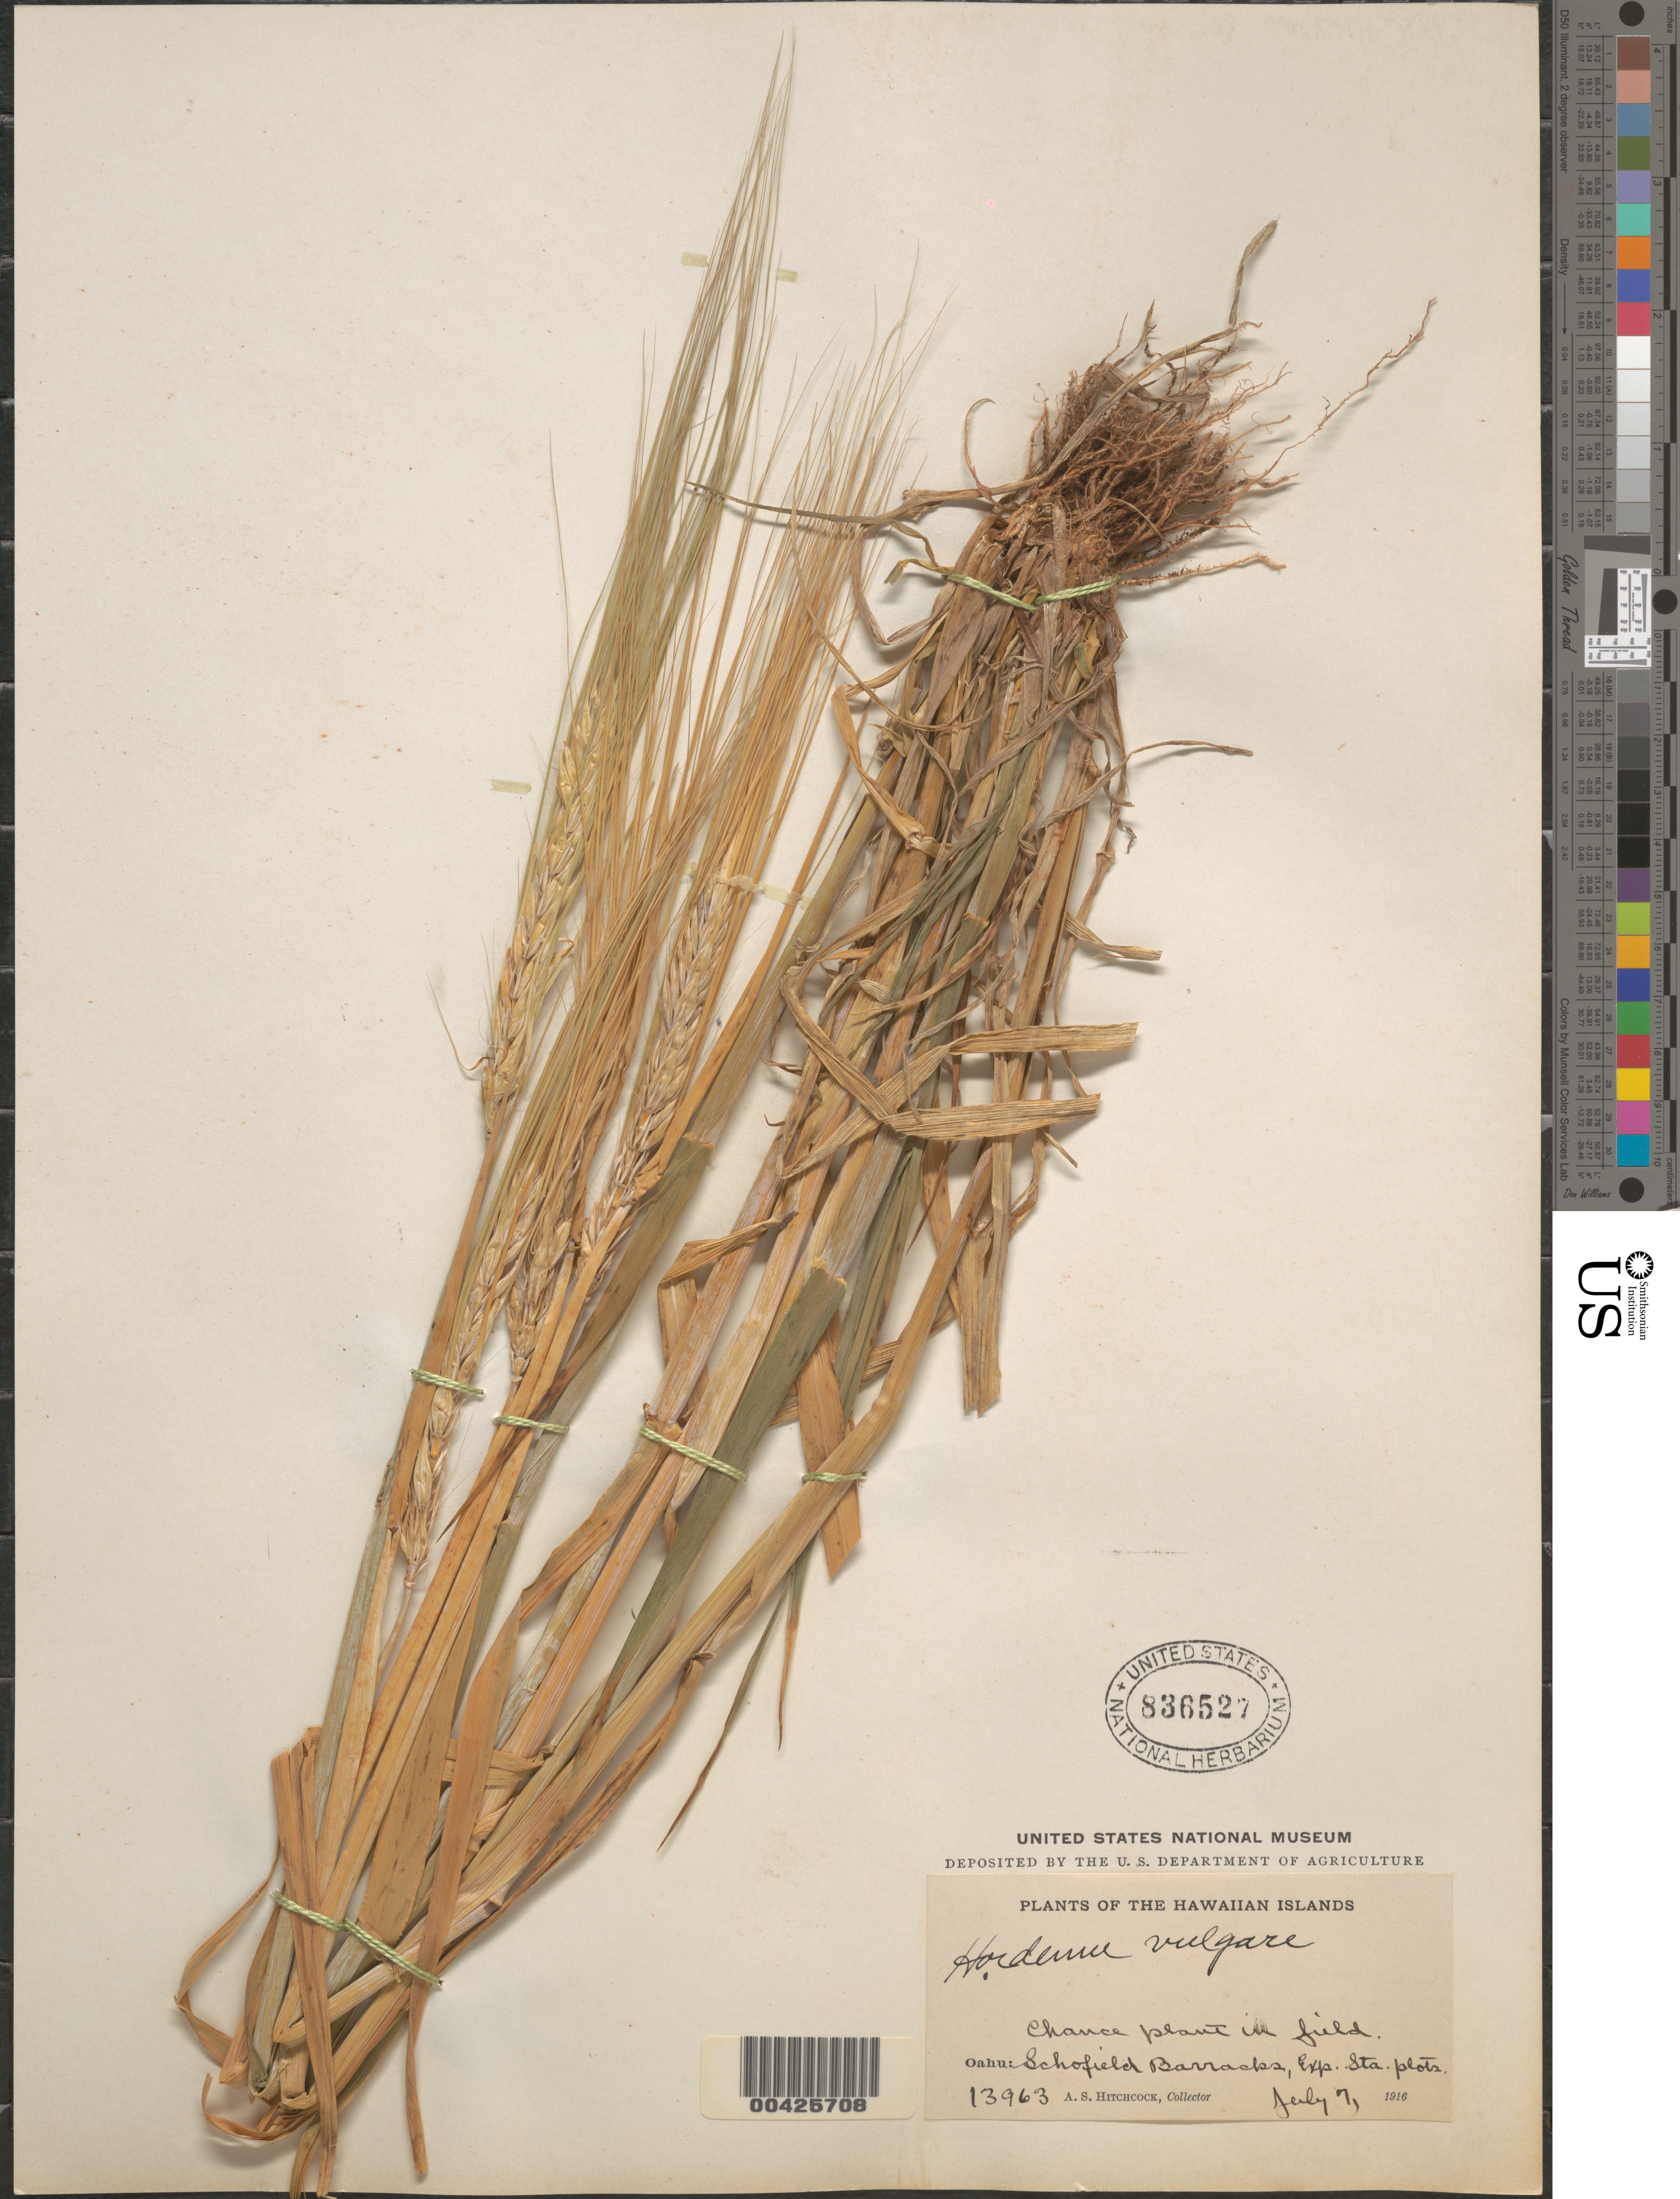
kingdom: Plantae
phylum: Tracheophyta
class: Liliopsida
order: Poales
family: Poaceae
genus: Hordeum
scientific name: Hordeum vulgare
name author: L.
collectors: A. S. Hitchcock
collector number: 13963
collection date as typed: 7 Jul 1916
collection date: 1916-07-07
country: United States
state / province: Hawaii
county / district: Honolulu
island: Oahu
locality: Schofield Barracks, Exp. Stat. plots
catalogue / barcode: US 836527